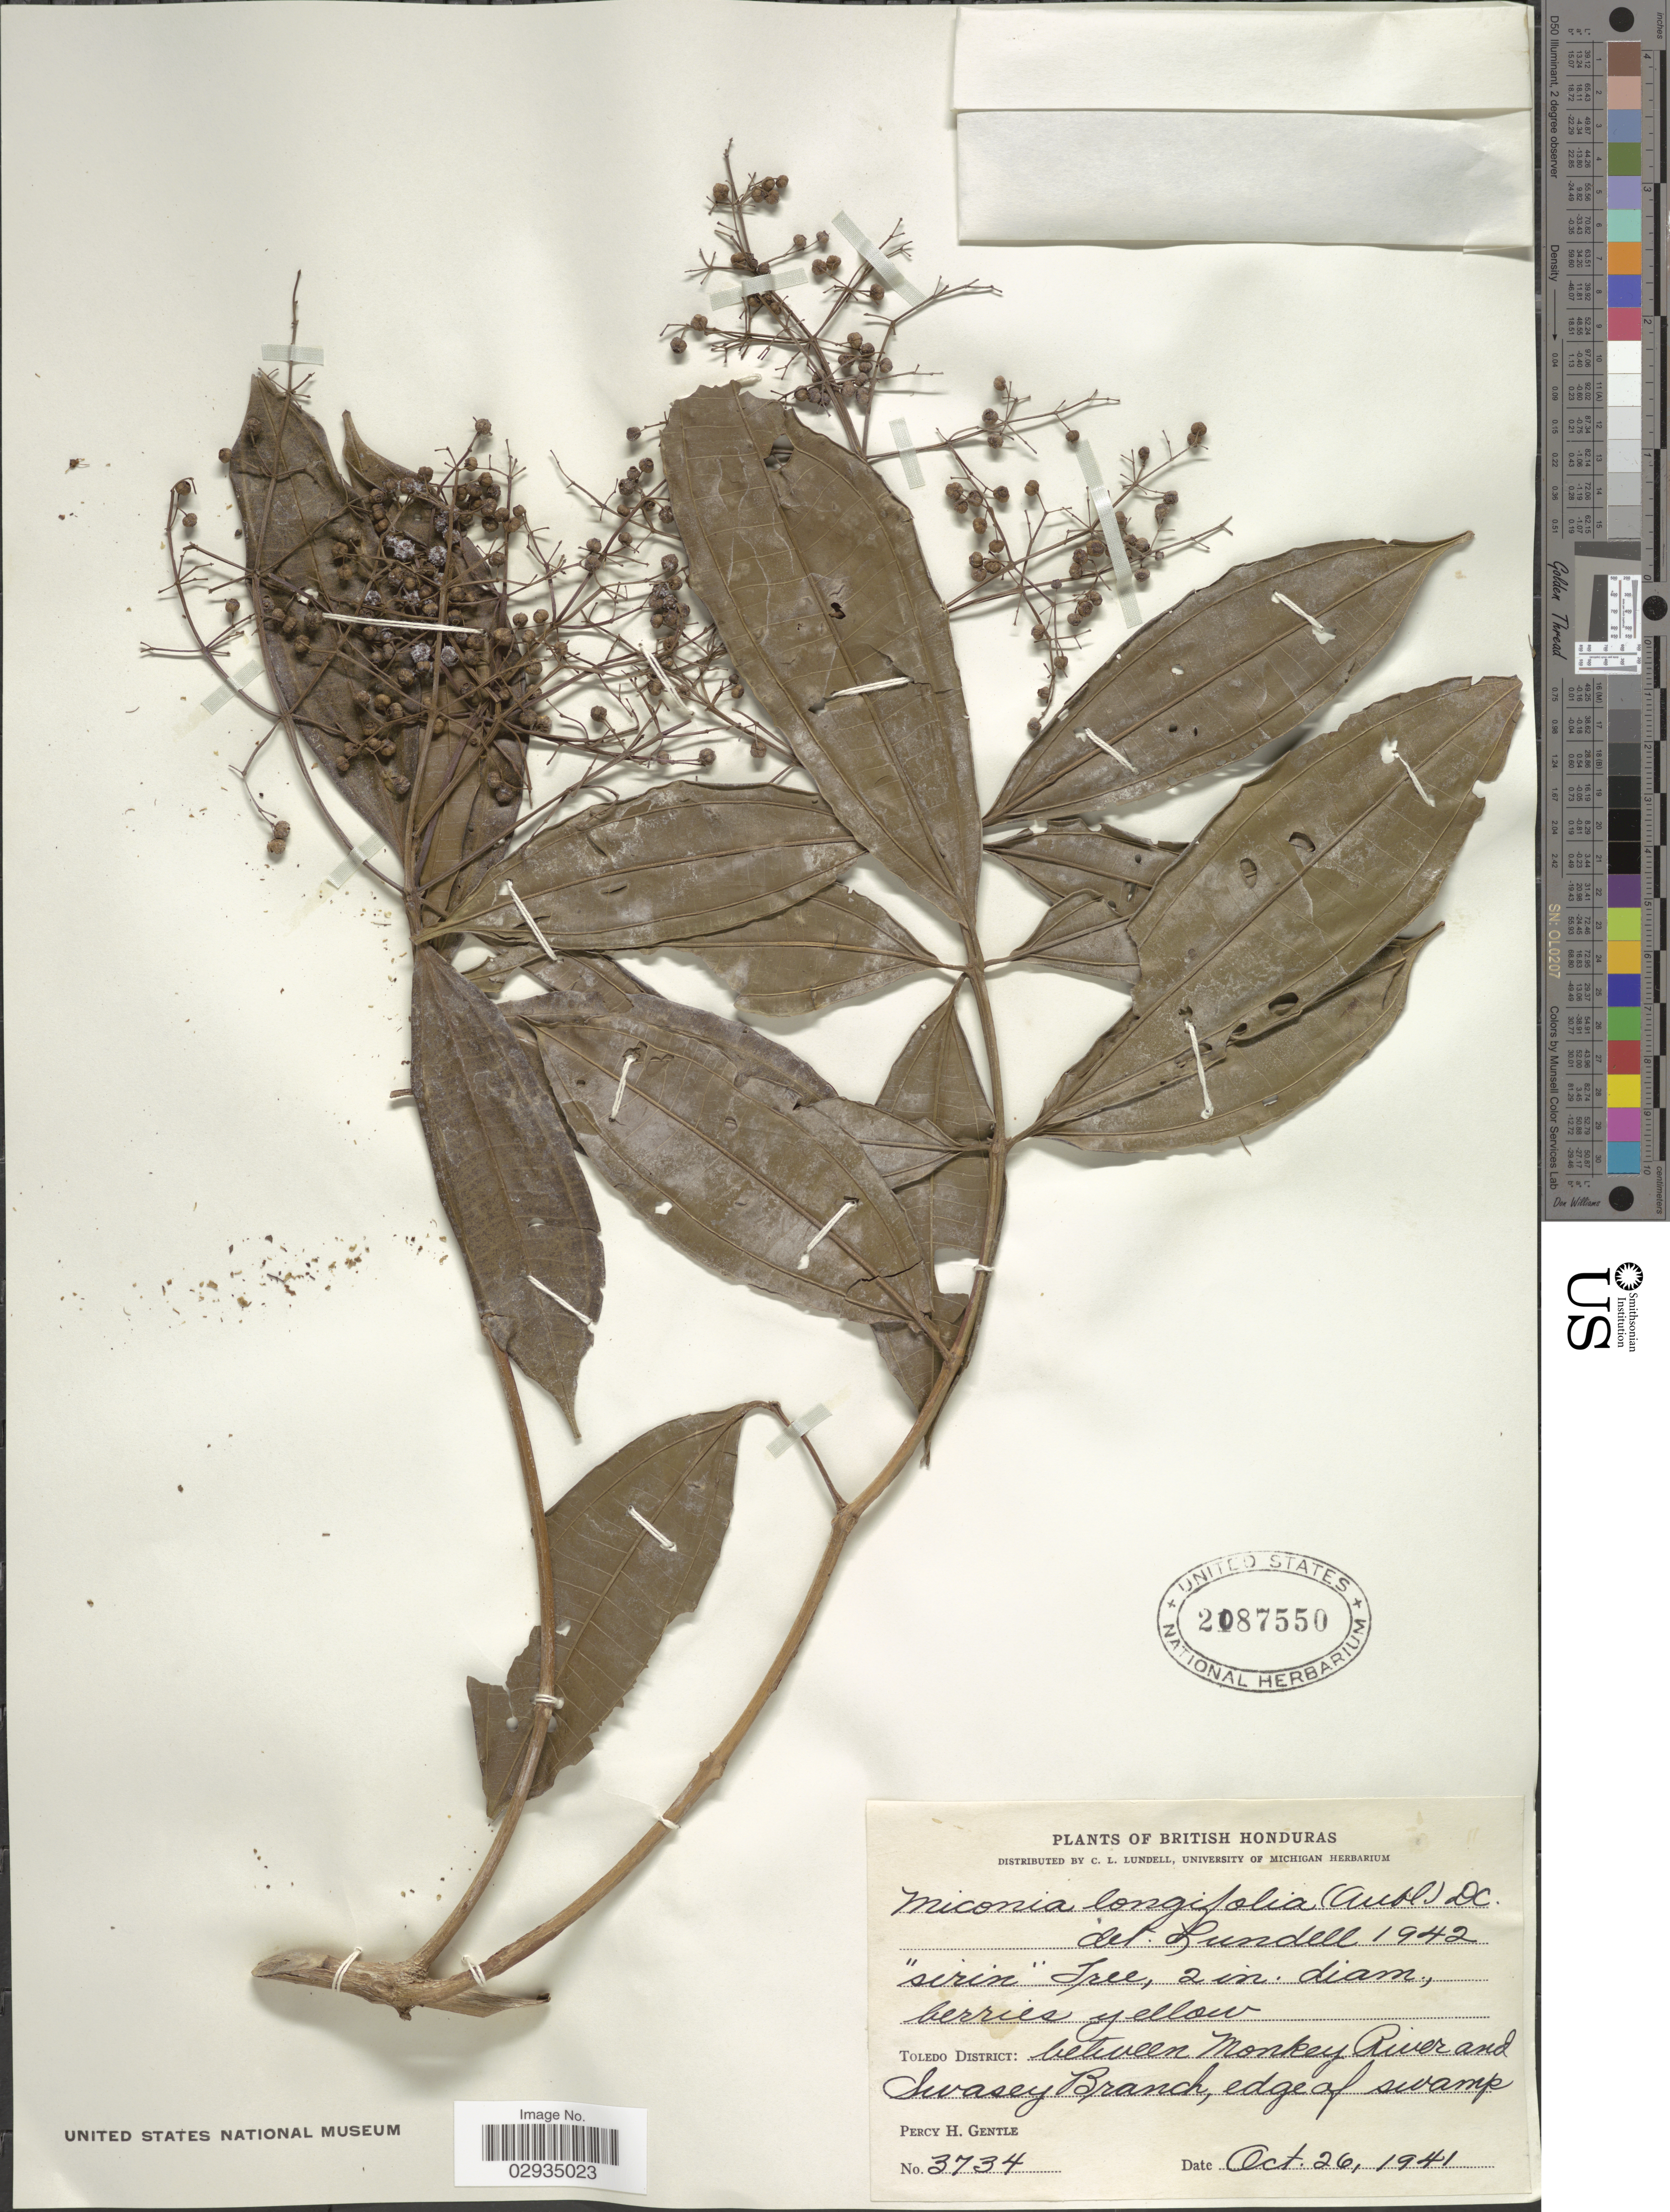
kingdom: Plantae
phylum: Tracheophyta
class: Magnoliopsida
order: Myrtales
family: Melastomataceae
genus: Miconia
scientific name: Miconia longifolia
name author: (Aubl.) DC.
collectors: P. H. Gentle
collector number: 3734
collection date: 1941-10-26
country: Belize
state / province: Toledo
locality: British Honduras. Toledo District: between Monkey River and Swasey Branch, edg of swamp.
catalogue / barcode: US 2087550